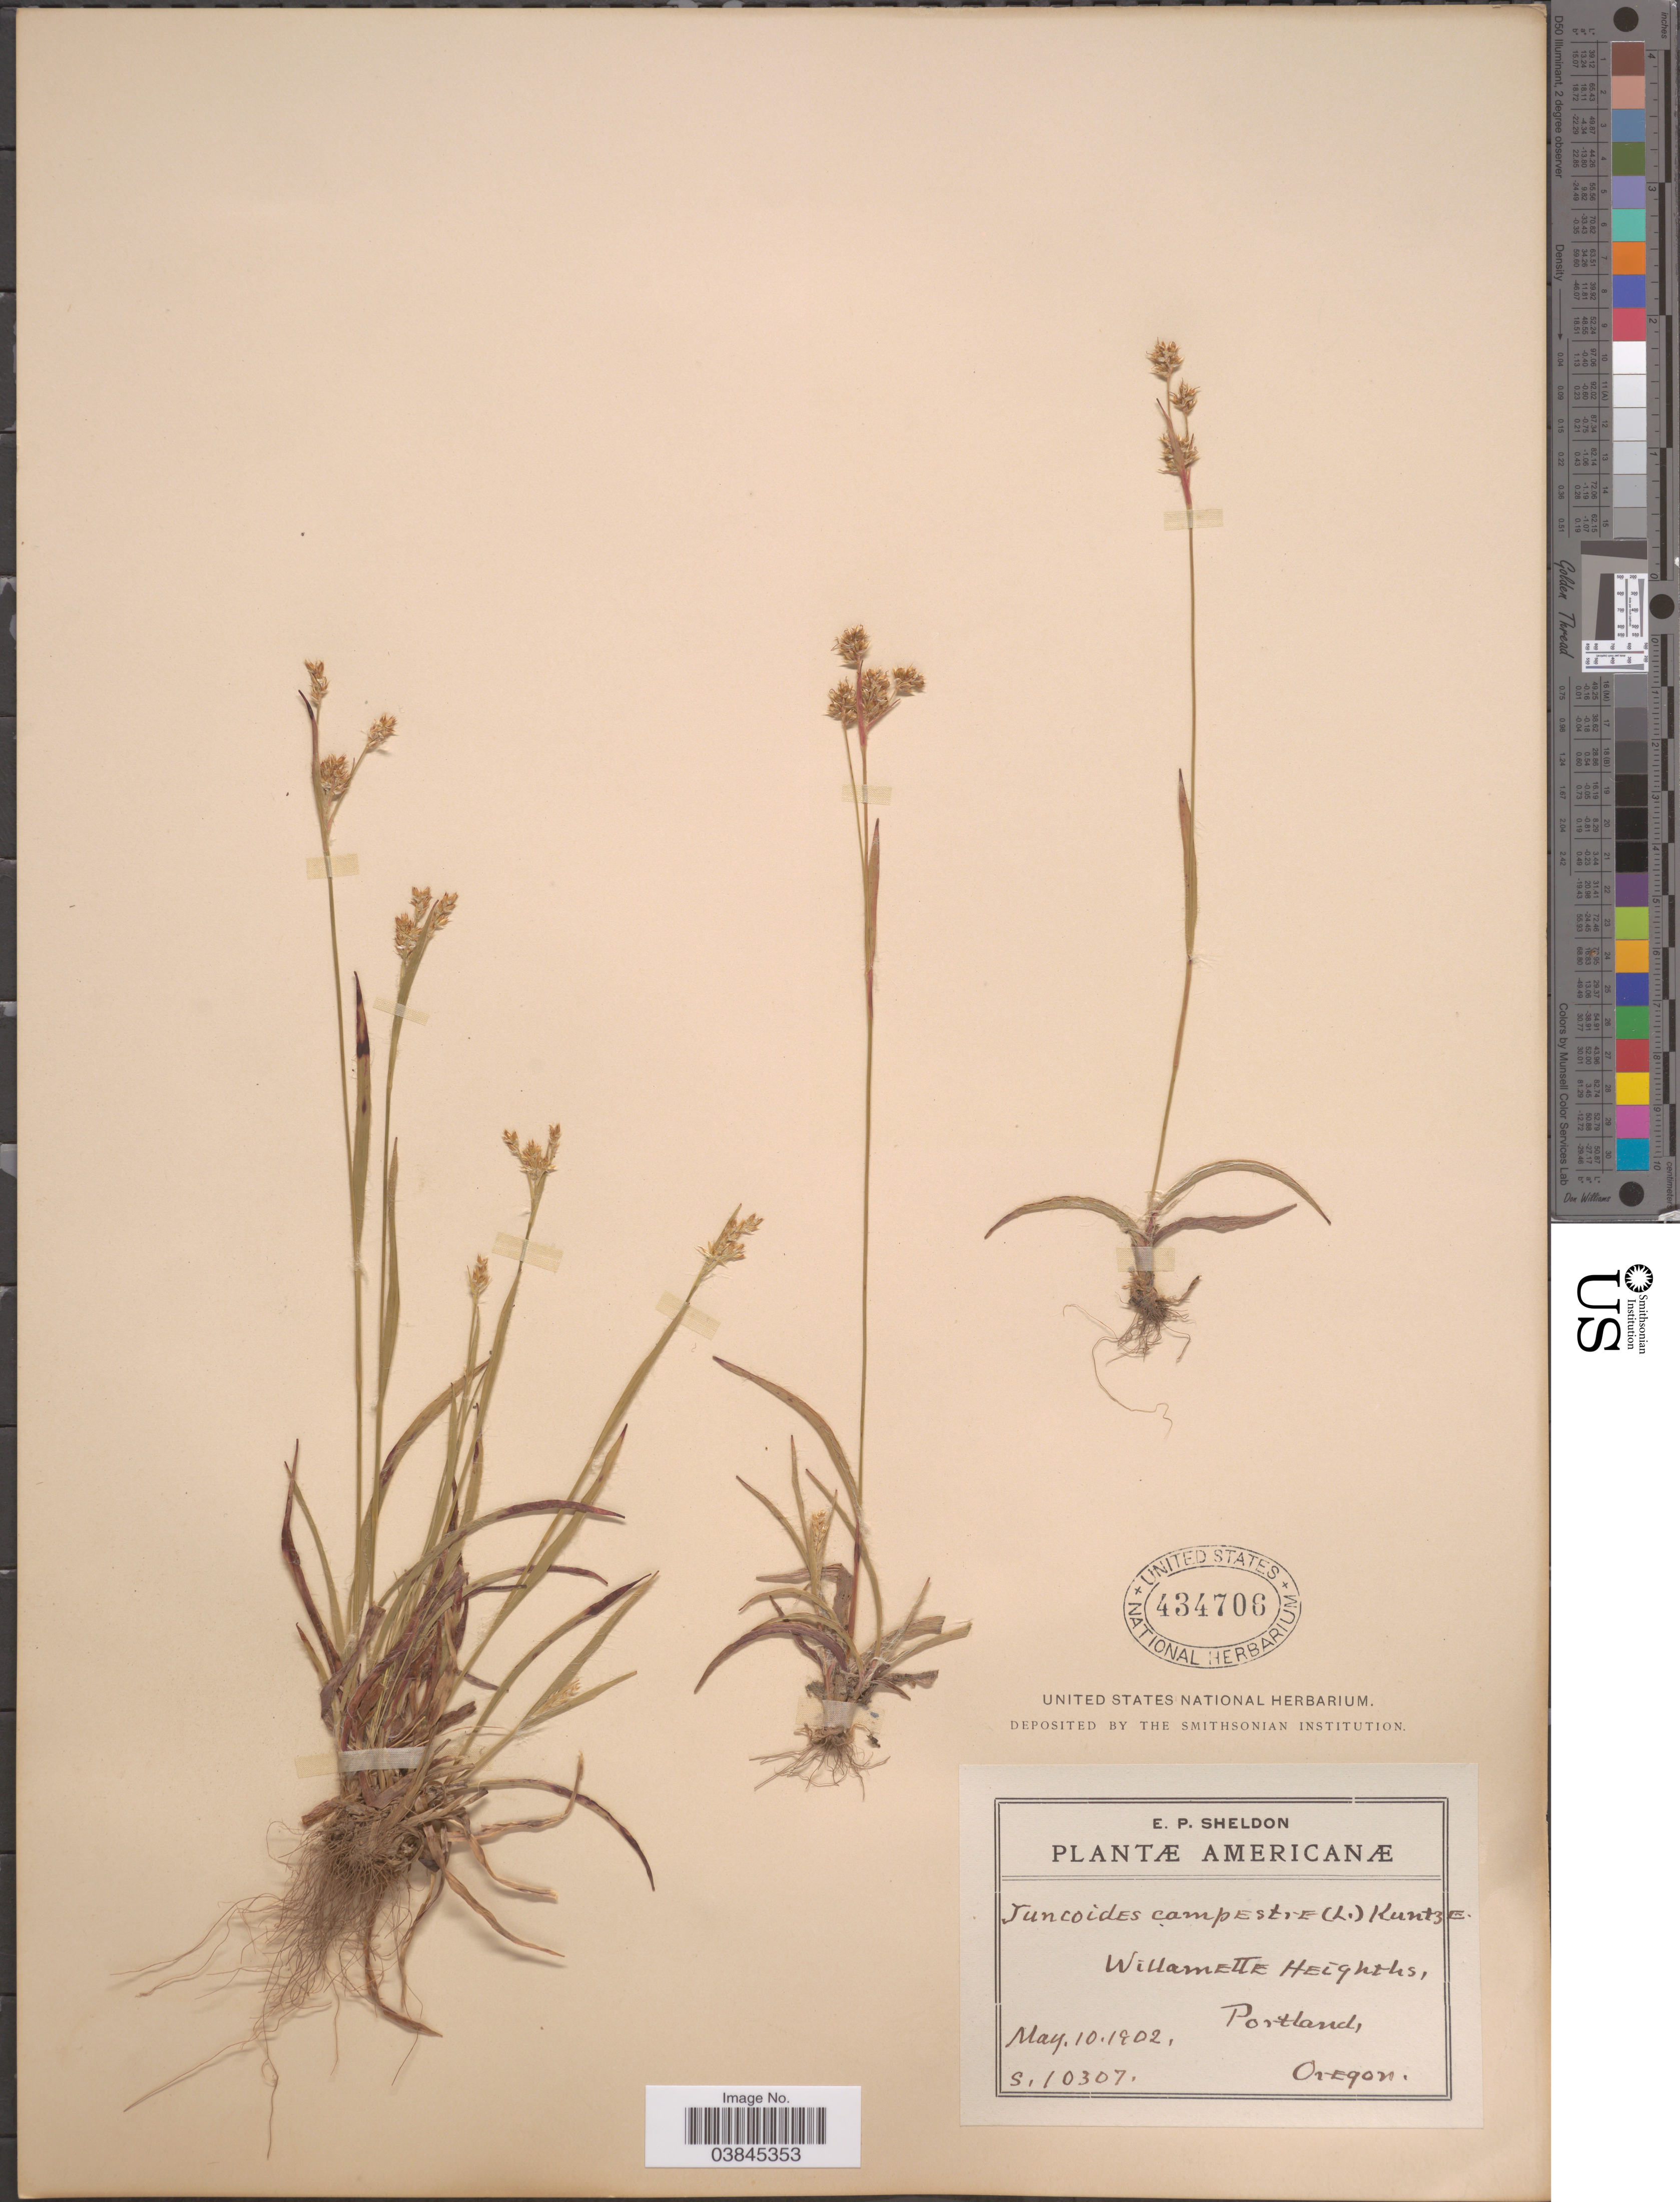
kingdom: Plantae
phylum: Tracheophyta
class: Liliopsida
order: Poales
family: Juncaceae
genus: Luzula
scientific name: Luzula campestris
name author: (L.) DC.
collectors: E. P. Sheldon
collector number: S 10307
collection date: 1902-05-10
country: United States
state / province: Oregon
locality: Willamette Heighths, Portland.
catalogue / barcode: US 434706